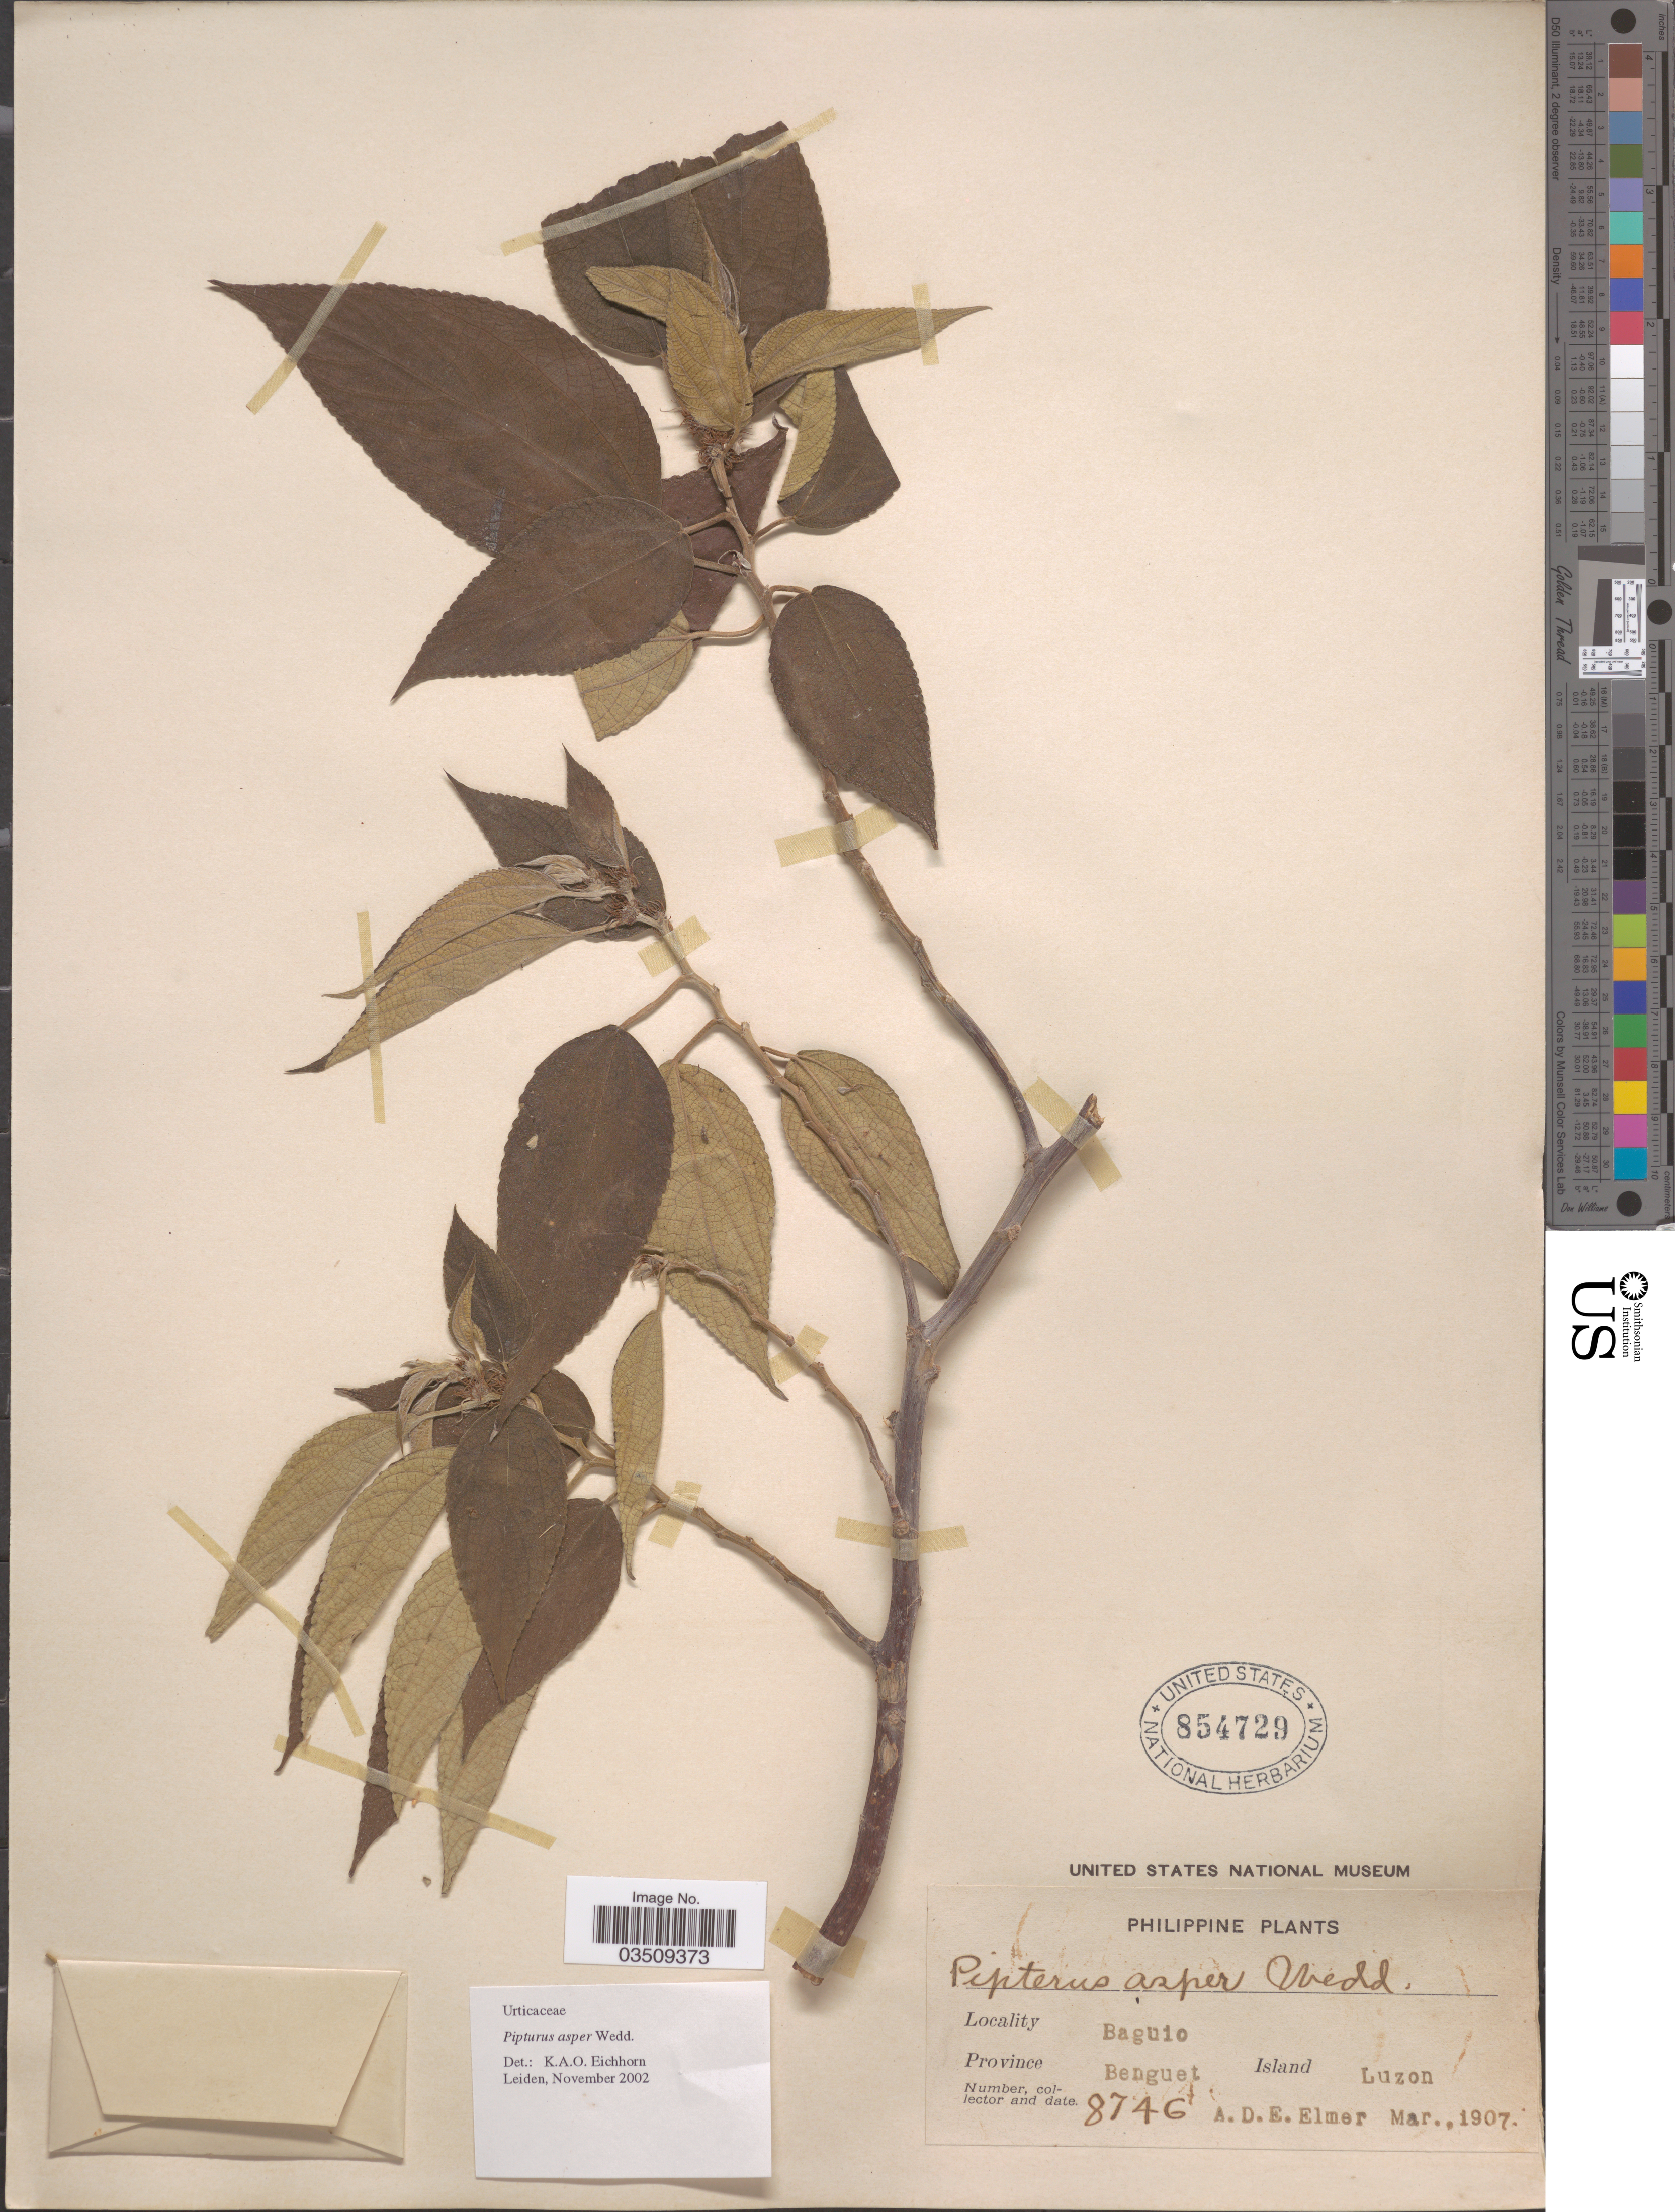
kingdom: Plantae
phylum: Tracheophyta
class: Magnoliopsida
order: Rosales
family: Urticaceae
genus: Pipturus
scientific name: Pipturus arborescens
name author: (Link) C.B. Rob.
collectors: A. D. E. Elmer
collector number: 8746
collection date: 1907-03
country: Philippines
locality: Baguio. Province Benguet. Island Luzon.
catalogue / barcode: US 854729